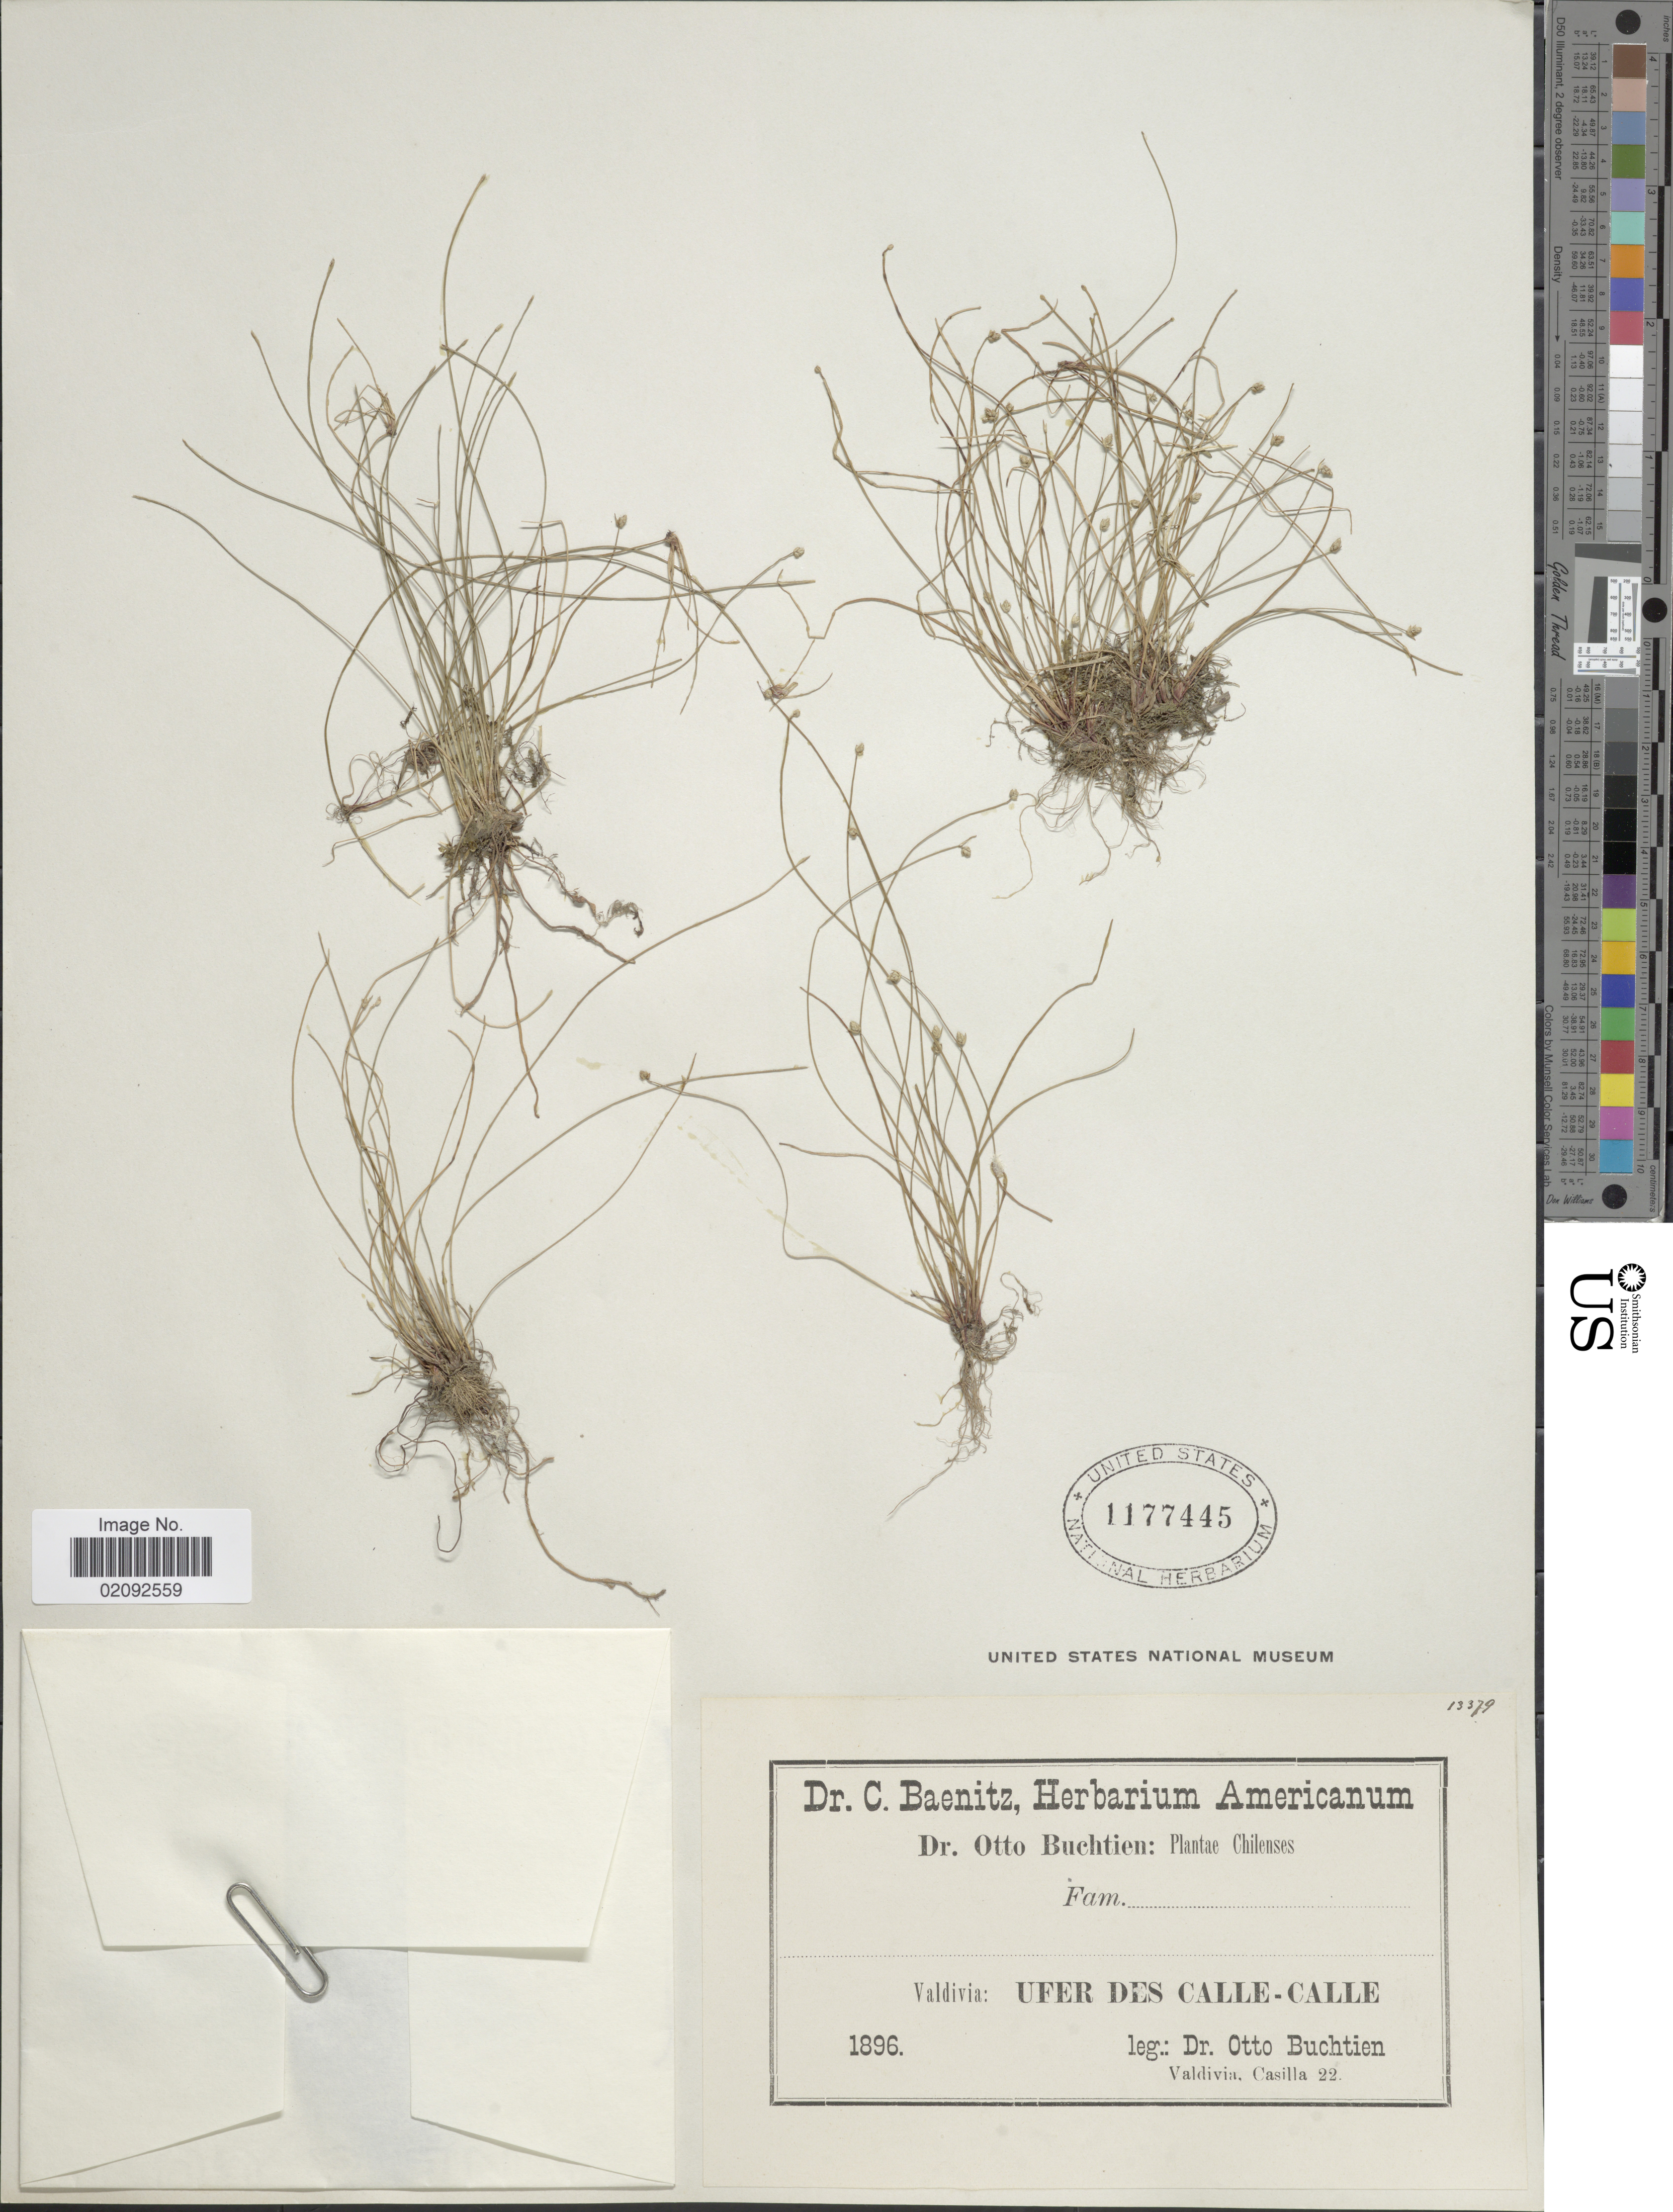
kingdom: Plantae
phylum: Tracheophyta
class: Liliopsida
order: Poales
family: Cyperaceae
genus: Isolepis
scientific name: Isolepis cernua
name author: (Vahl) Roem. & Schult.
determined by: Strong, Mark T., (BOT), Smithsonian Institution - National Museum of Natural History (UNITED STATES)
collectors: O. Buchtien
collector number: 13379*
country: Chile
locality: Chilenses, Valdivia: Ufer des Calle-Calle.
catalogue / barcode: US 1177445